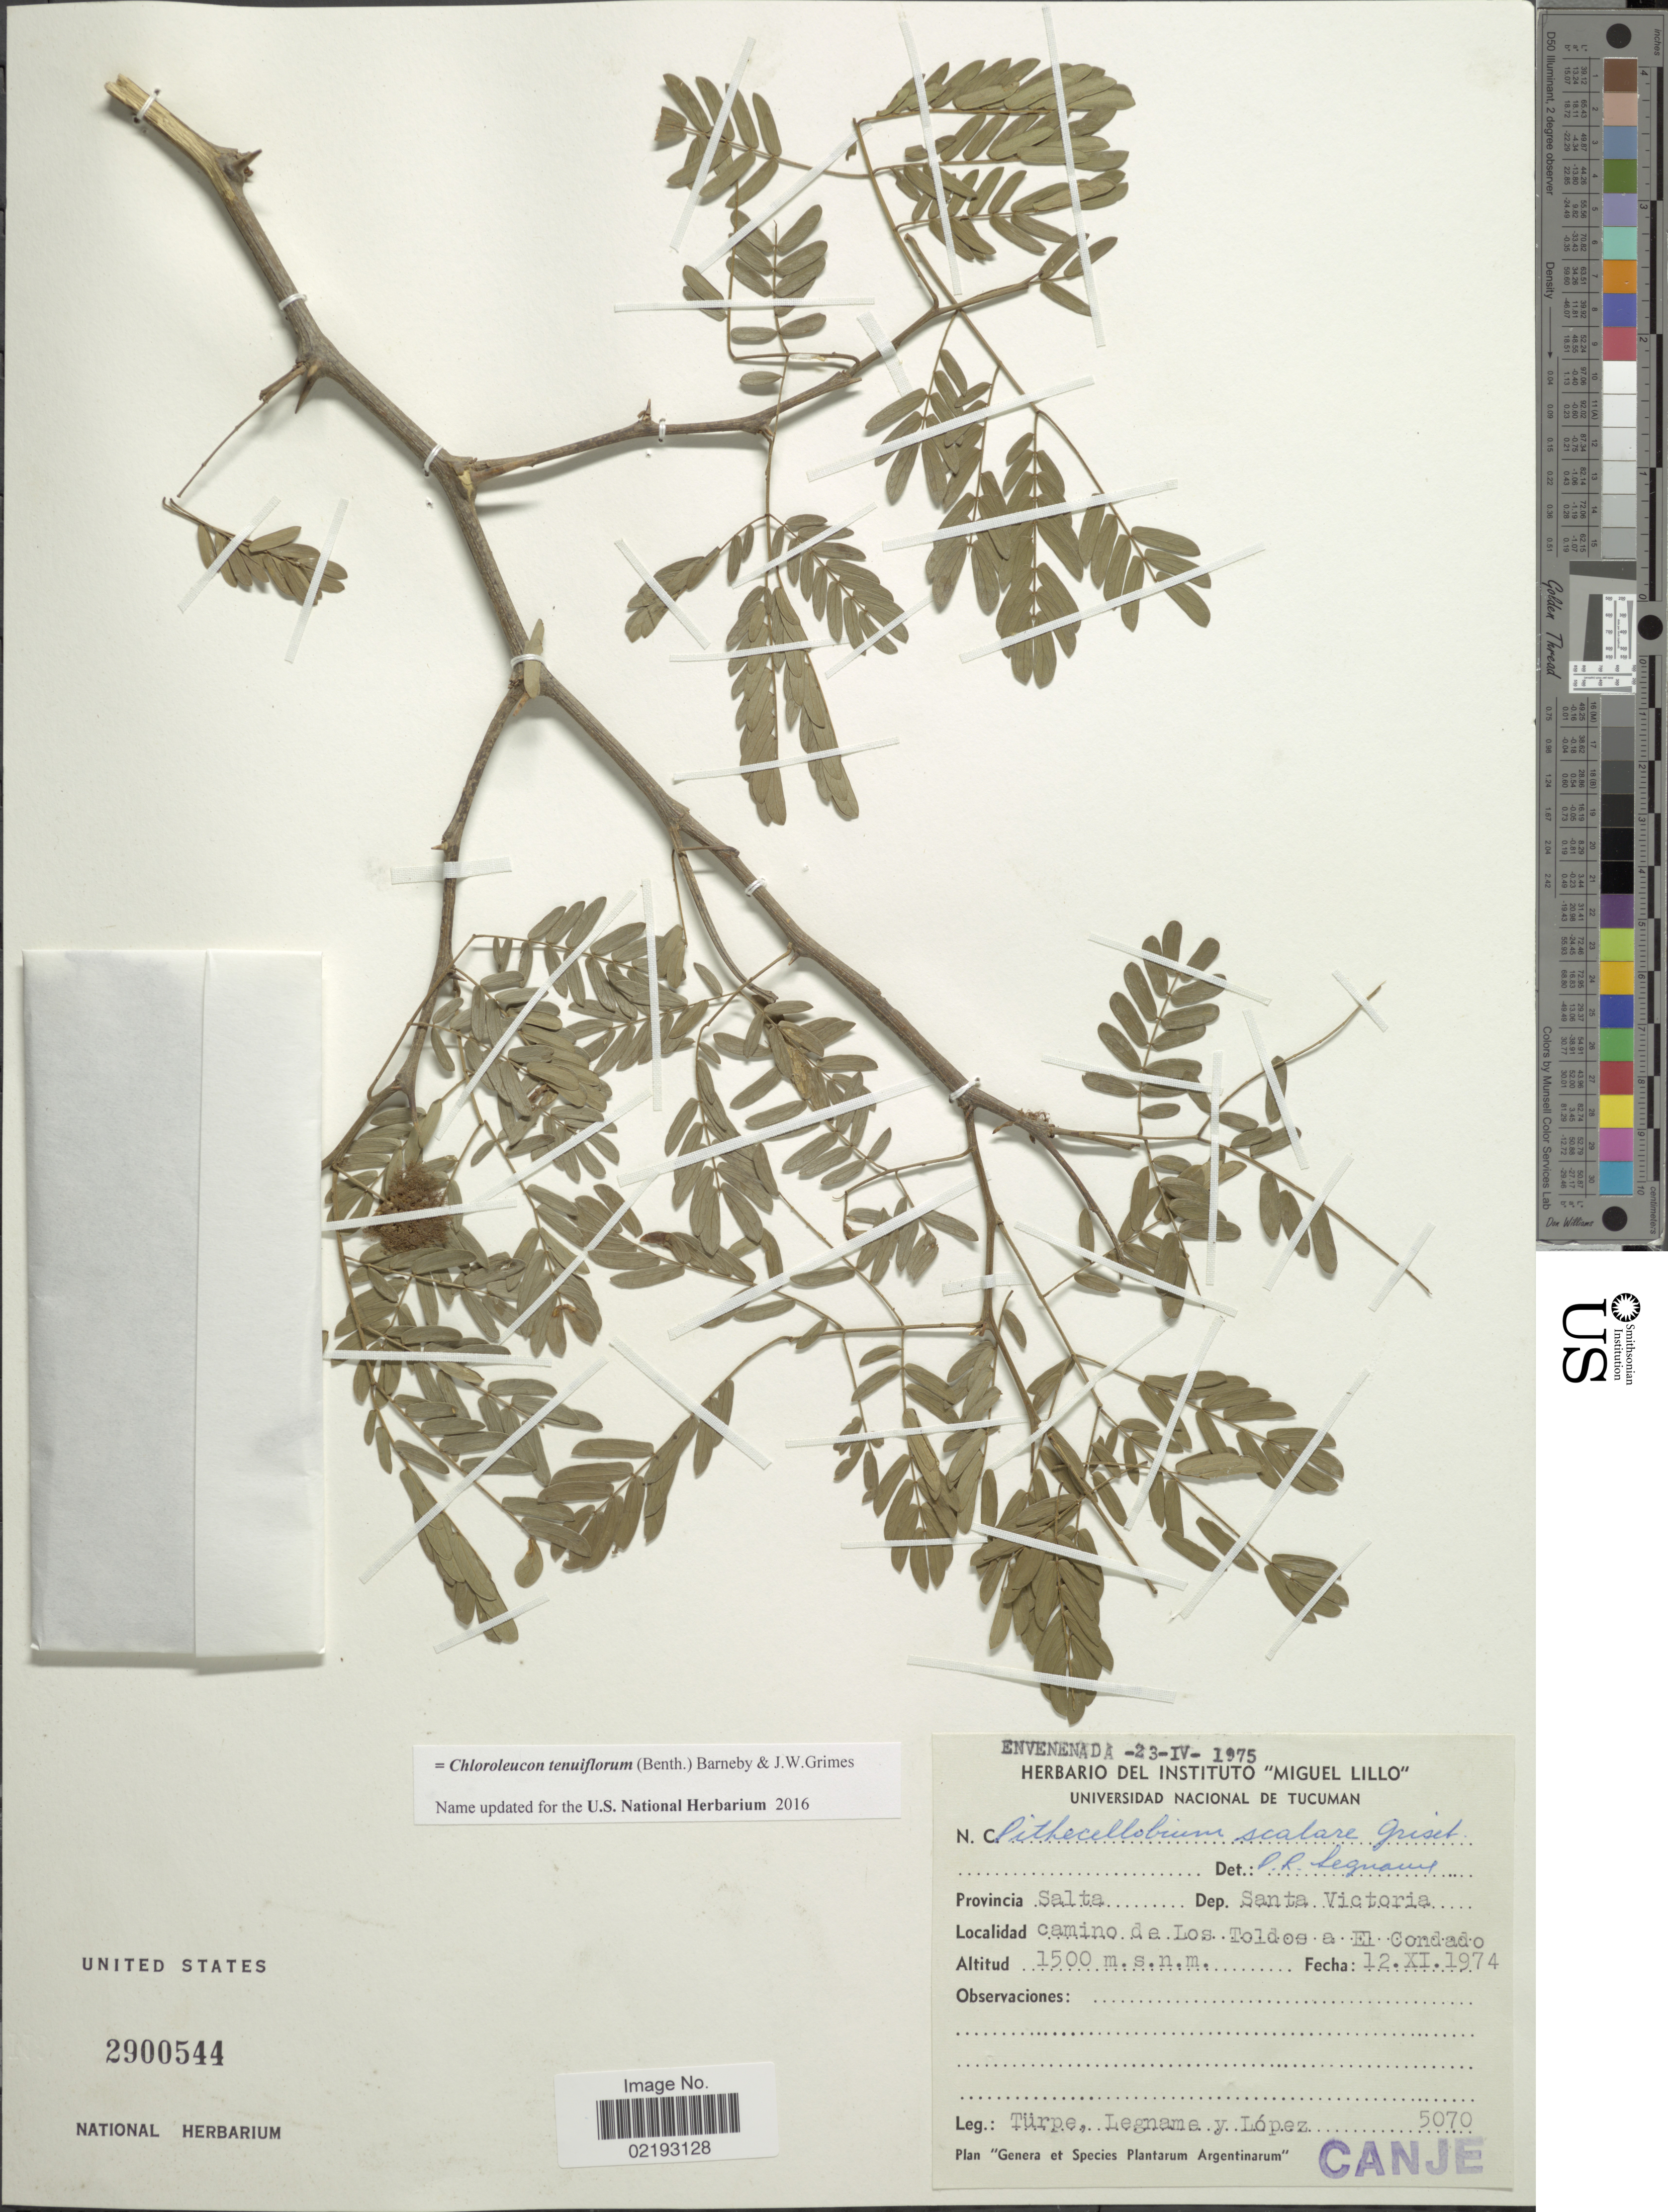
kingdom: Plantae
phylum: Tracheophyta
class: Magnoliopsida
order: Fabales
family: Fabaceae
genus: Chloroleucon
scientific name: Chloroleucon tenuiflorum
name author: (Benth.) Barneby & J.W. Grimes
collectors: -. Turpe, -. Legname & -. Lopez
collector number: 5070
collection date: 1974-11-12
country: Argentina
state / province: Salta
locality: Dep. Santa Victoria, camino de Los Toldos e El Condado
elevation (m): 1500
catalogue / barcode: US 2900544